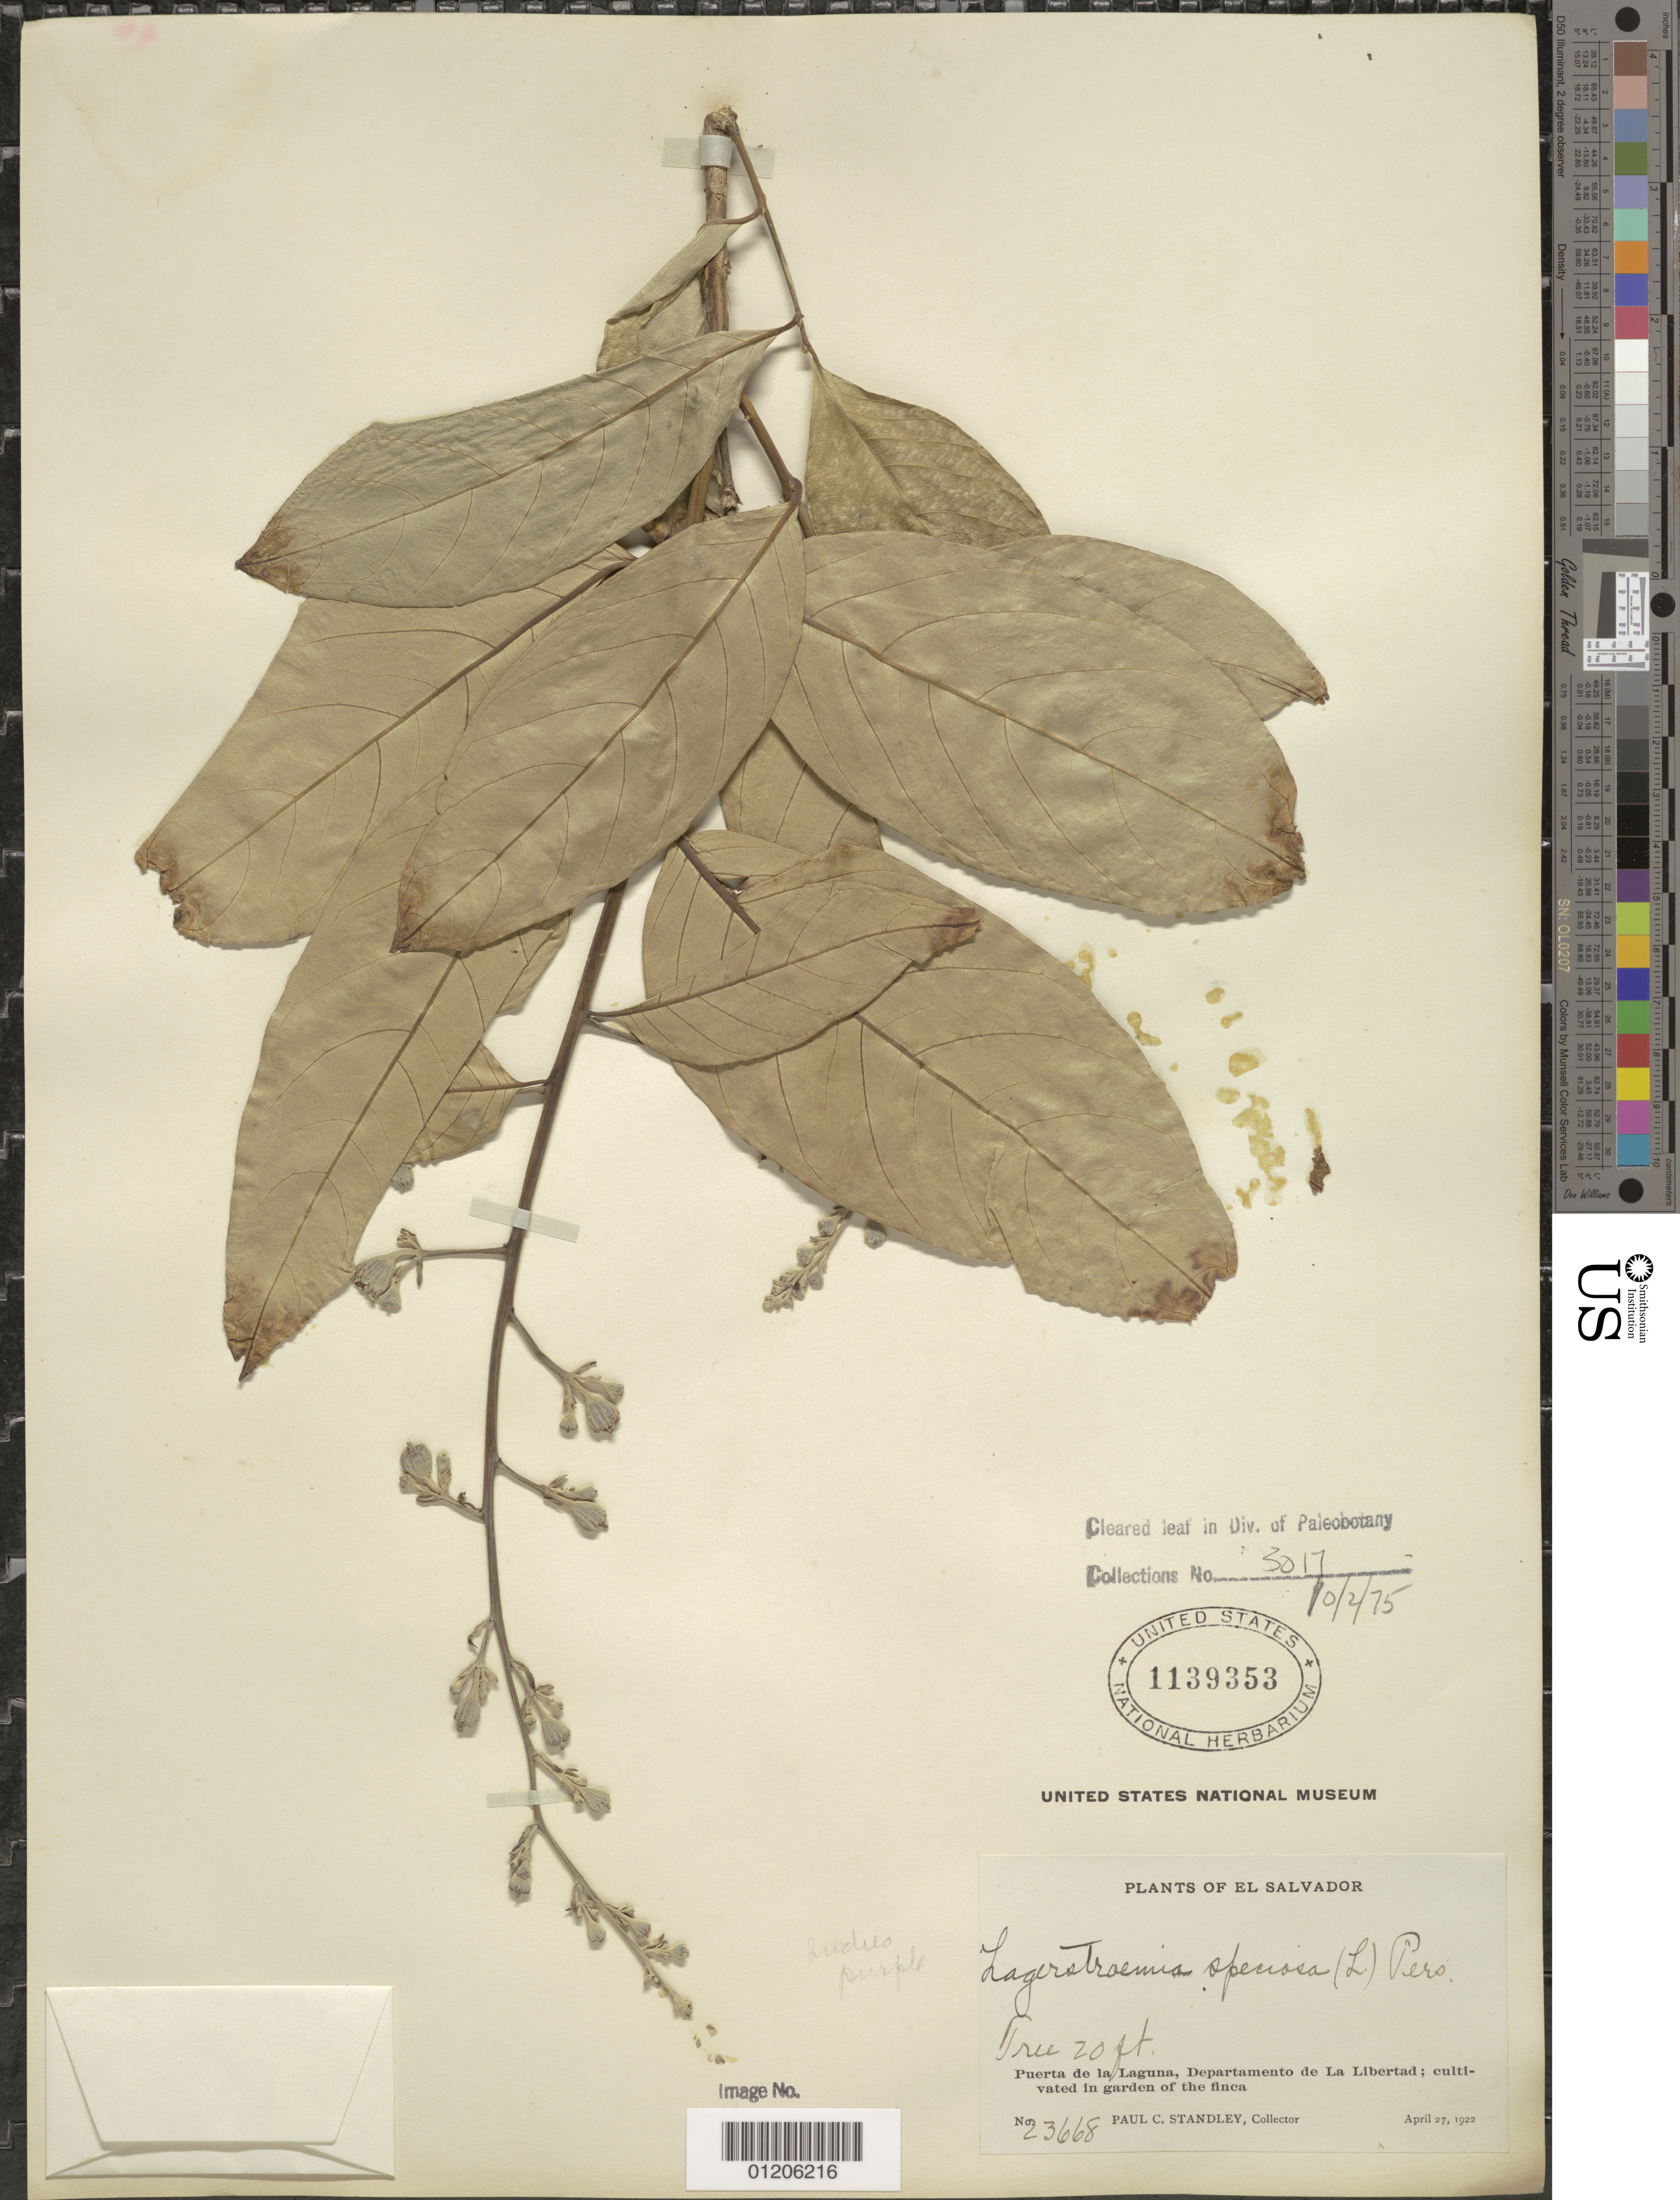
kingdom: Plantae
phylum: Tracheophyta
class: Magnoliopsida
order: Myrtales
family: Lythraceae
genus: Lagerstroemia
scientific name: Lagerstroemia speciosa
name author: (L.) Pers.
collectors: P. C. Standley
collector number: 23668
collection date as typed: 27 Apr 1922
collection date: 1922-04-27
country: El Salvador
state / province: La Libertad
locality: Puerta de La Laguna.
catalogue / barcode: US 1139353